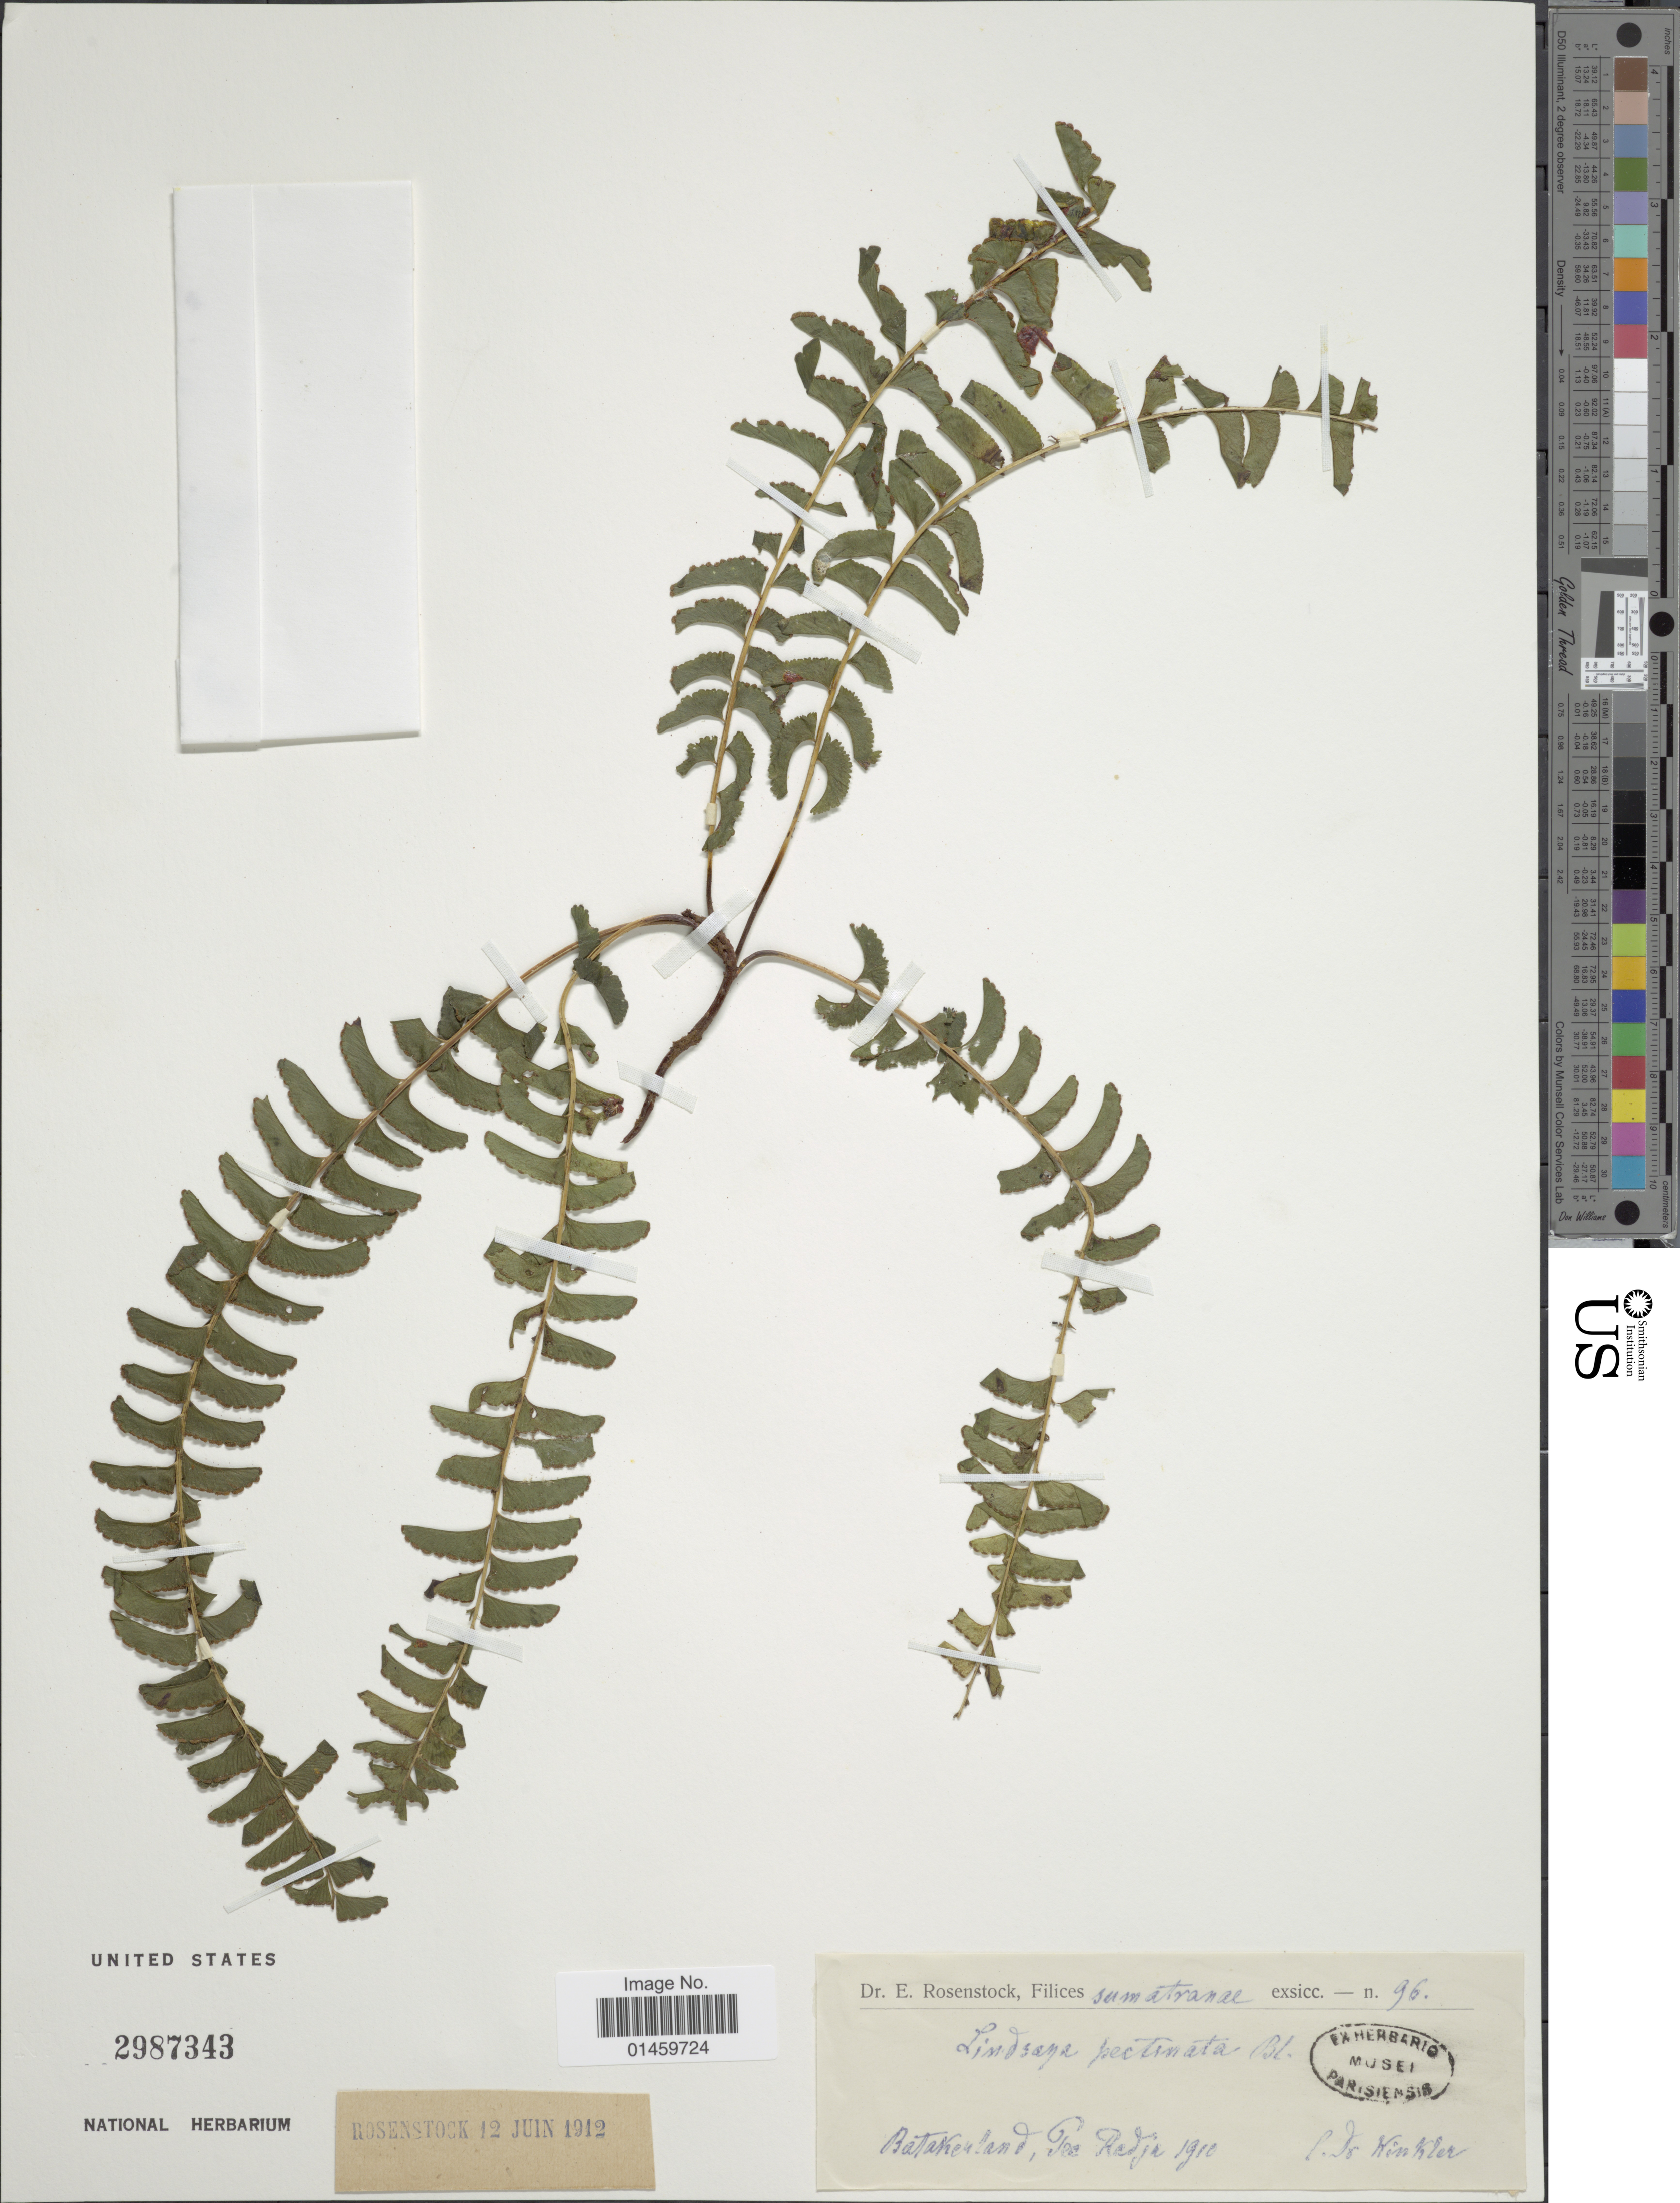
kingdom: Plantae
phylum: Tracheophyta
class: Polypodiopsida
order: Polypodiales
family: Lindsaeaceae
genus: Lindsaea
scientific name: Lindsaea repens var. pectinata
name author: (Blume) Mett.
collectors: -. Winkler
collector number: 96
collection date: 1910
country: Indonesia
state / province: Sumatra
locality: Filices sumatranae. Batakerland, Tea Radja. [interpreted]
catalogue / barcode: US 2987343